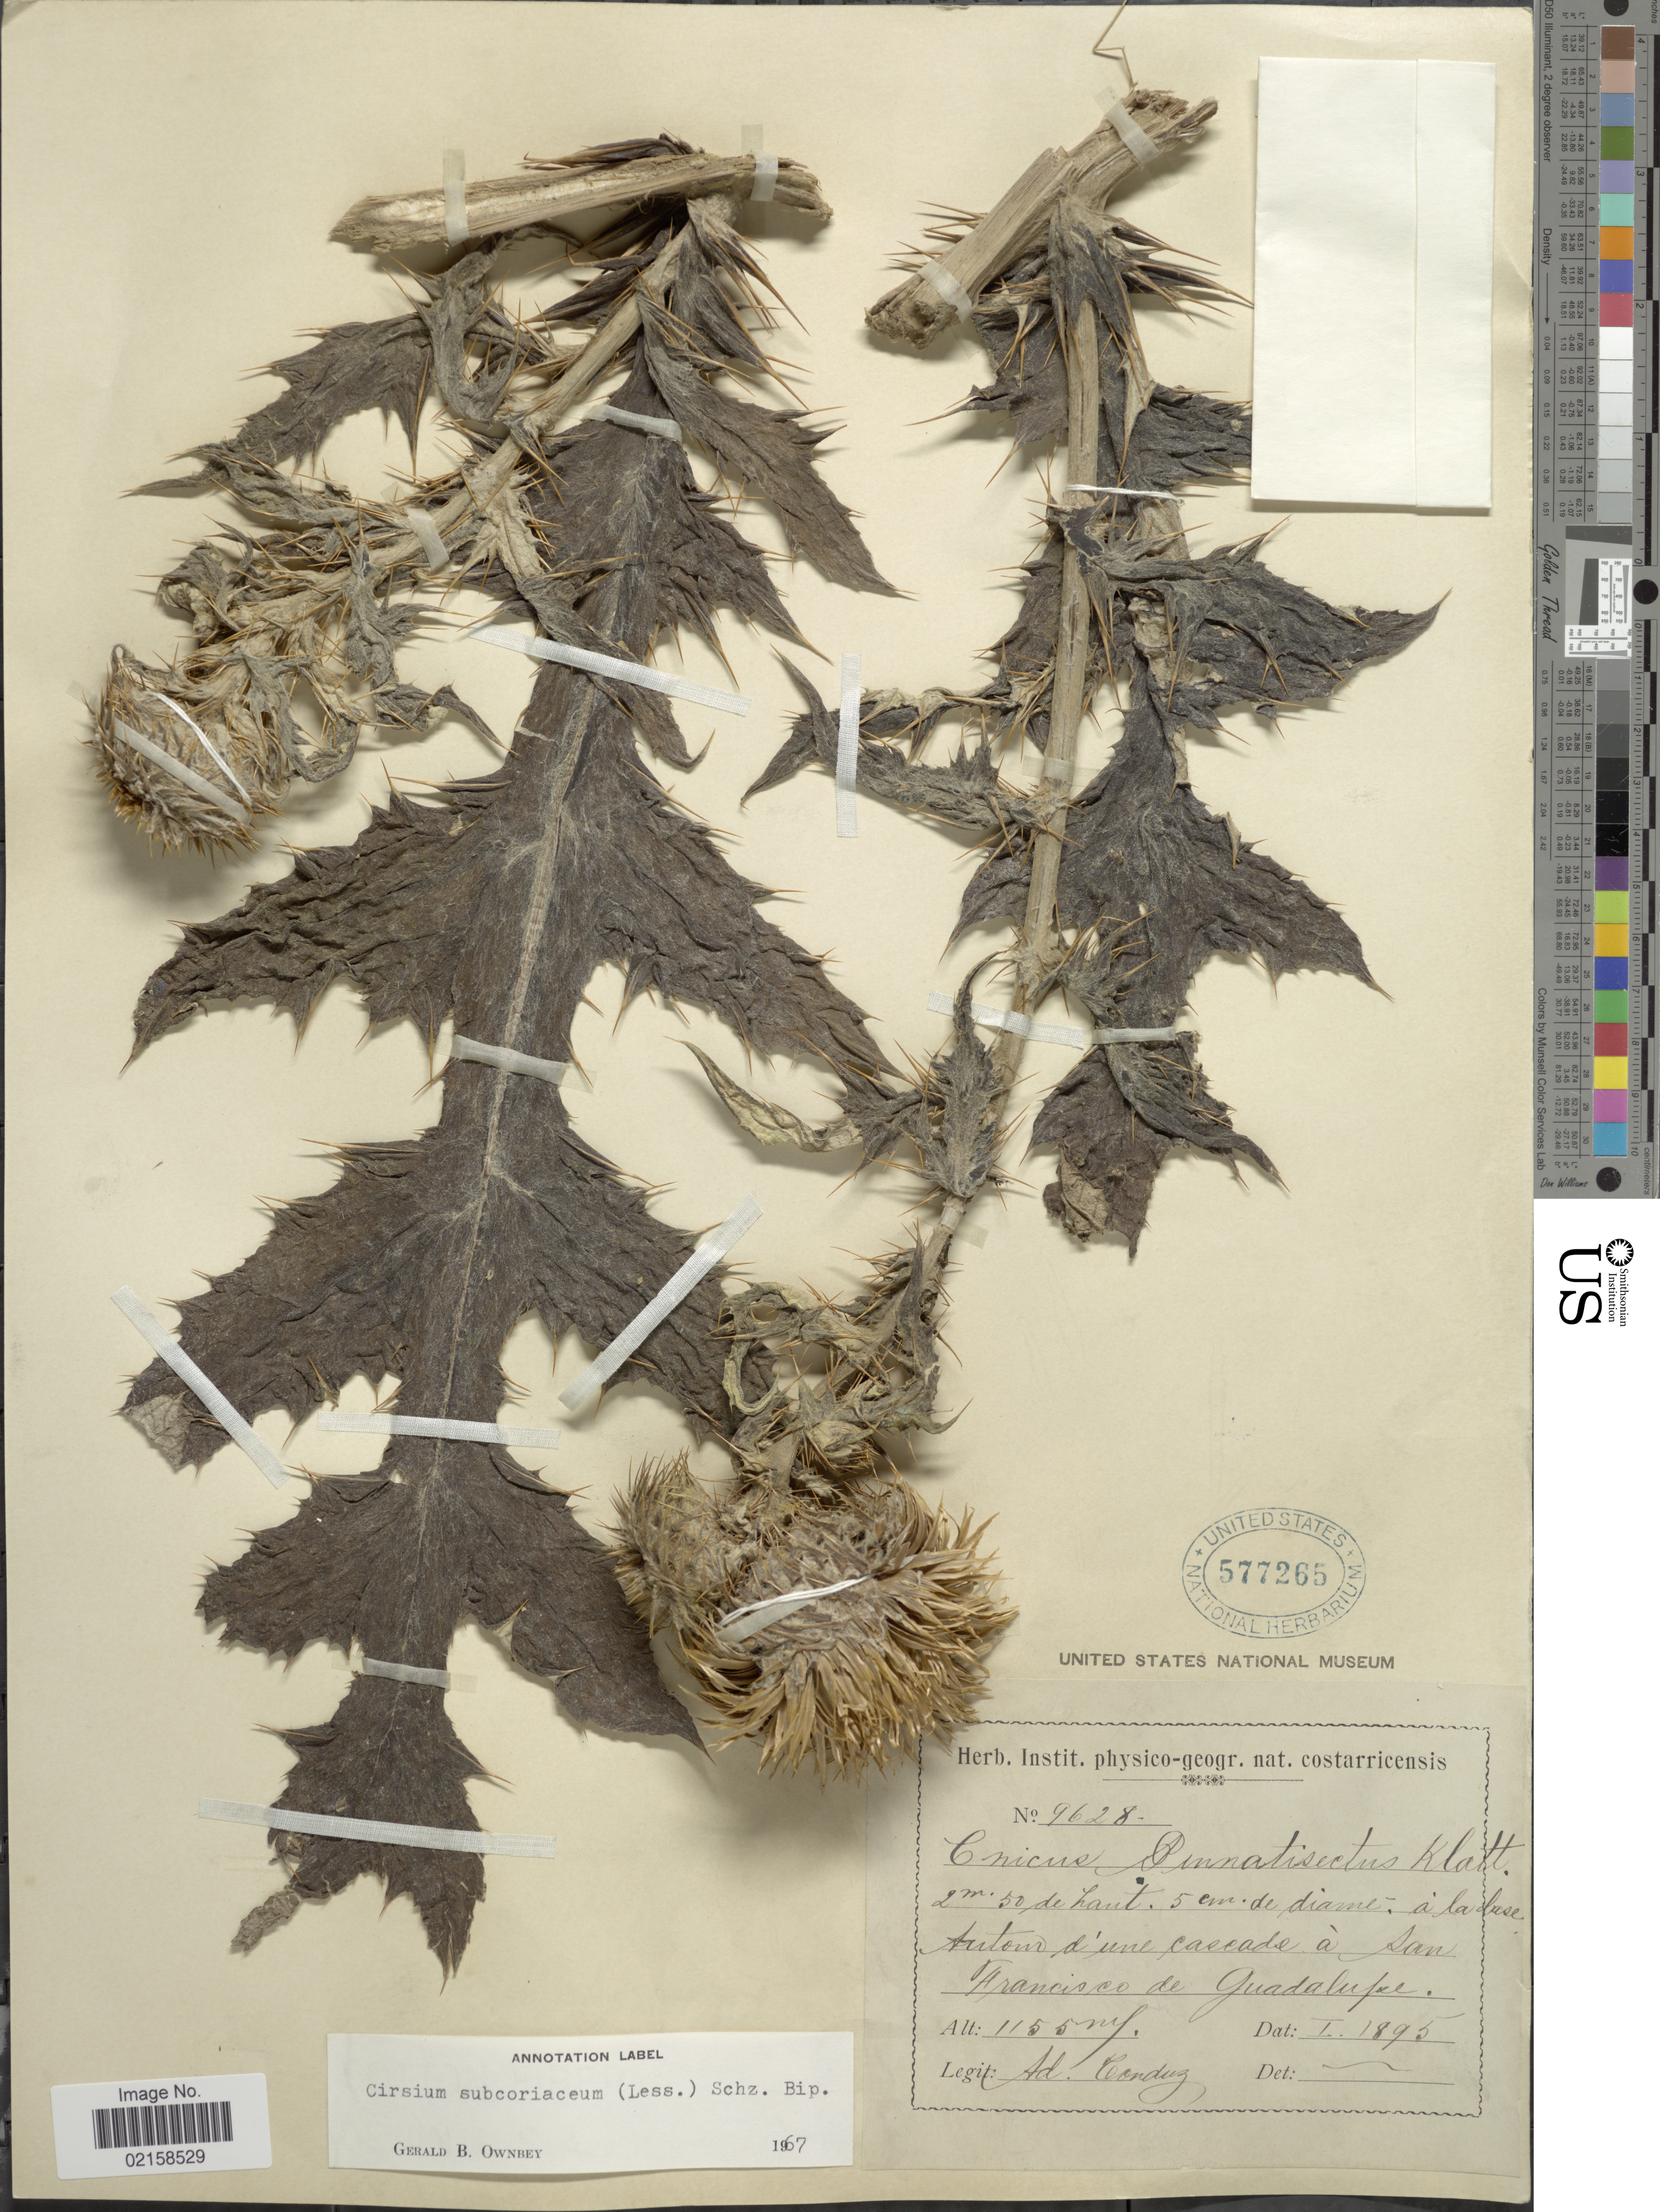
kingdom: Plantae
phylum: Tracheophyta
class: Magnoliopsida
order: Asterales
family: Asteraceae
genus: Cirsium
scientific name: Cirsium subcoriaceum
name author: (Less.) Sch. Bip.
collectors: A. Tonduz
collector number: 9628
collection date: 1895-01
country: Costa Rica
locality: Antom d'une cascade a San Francisco de Guadalupe.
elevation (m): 1155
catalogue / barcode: US 577265